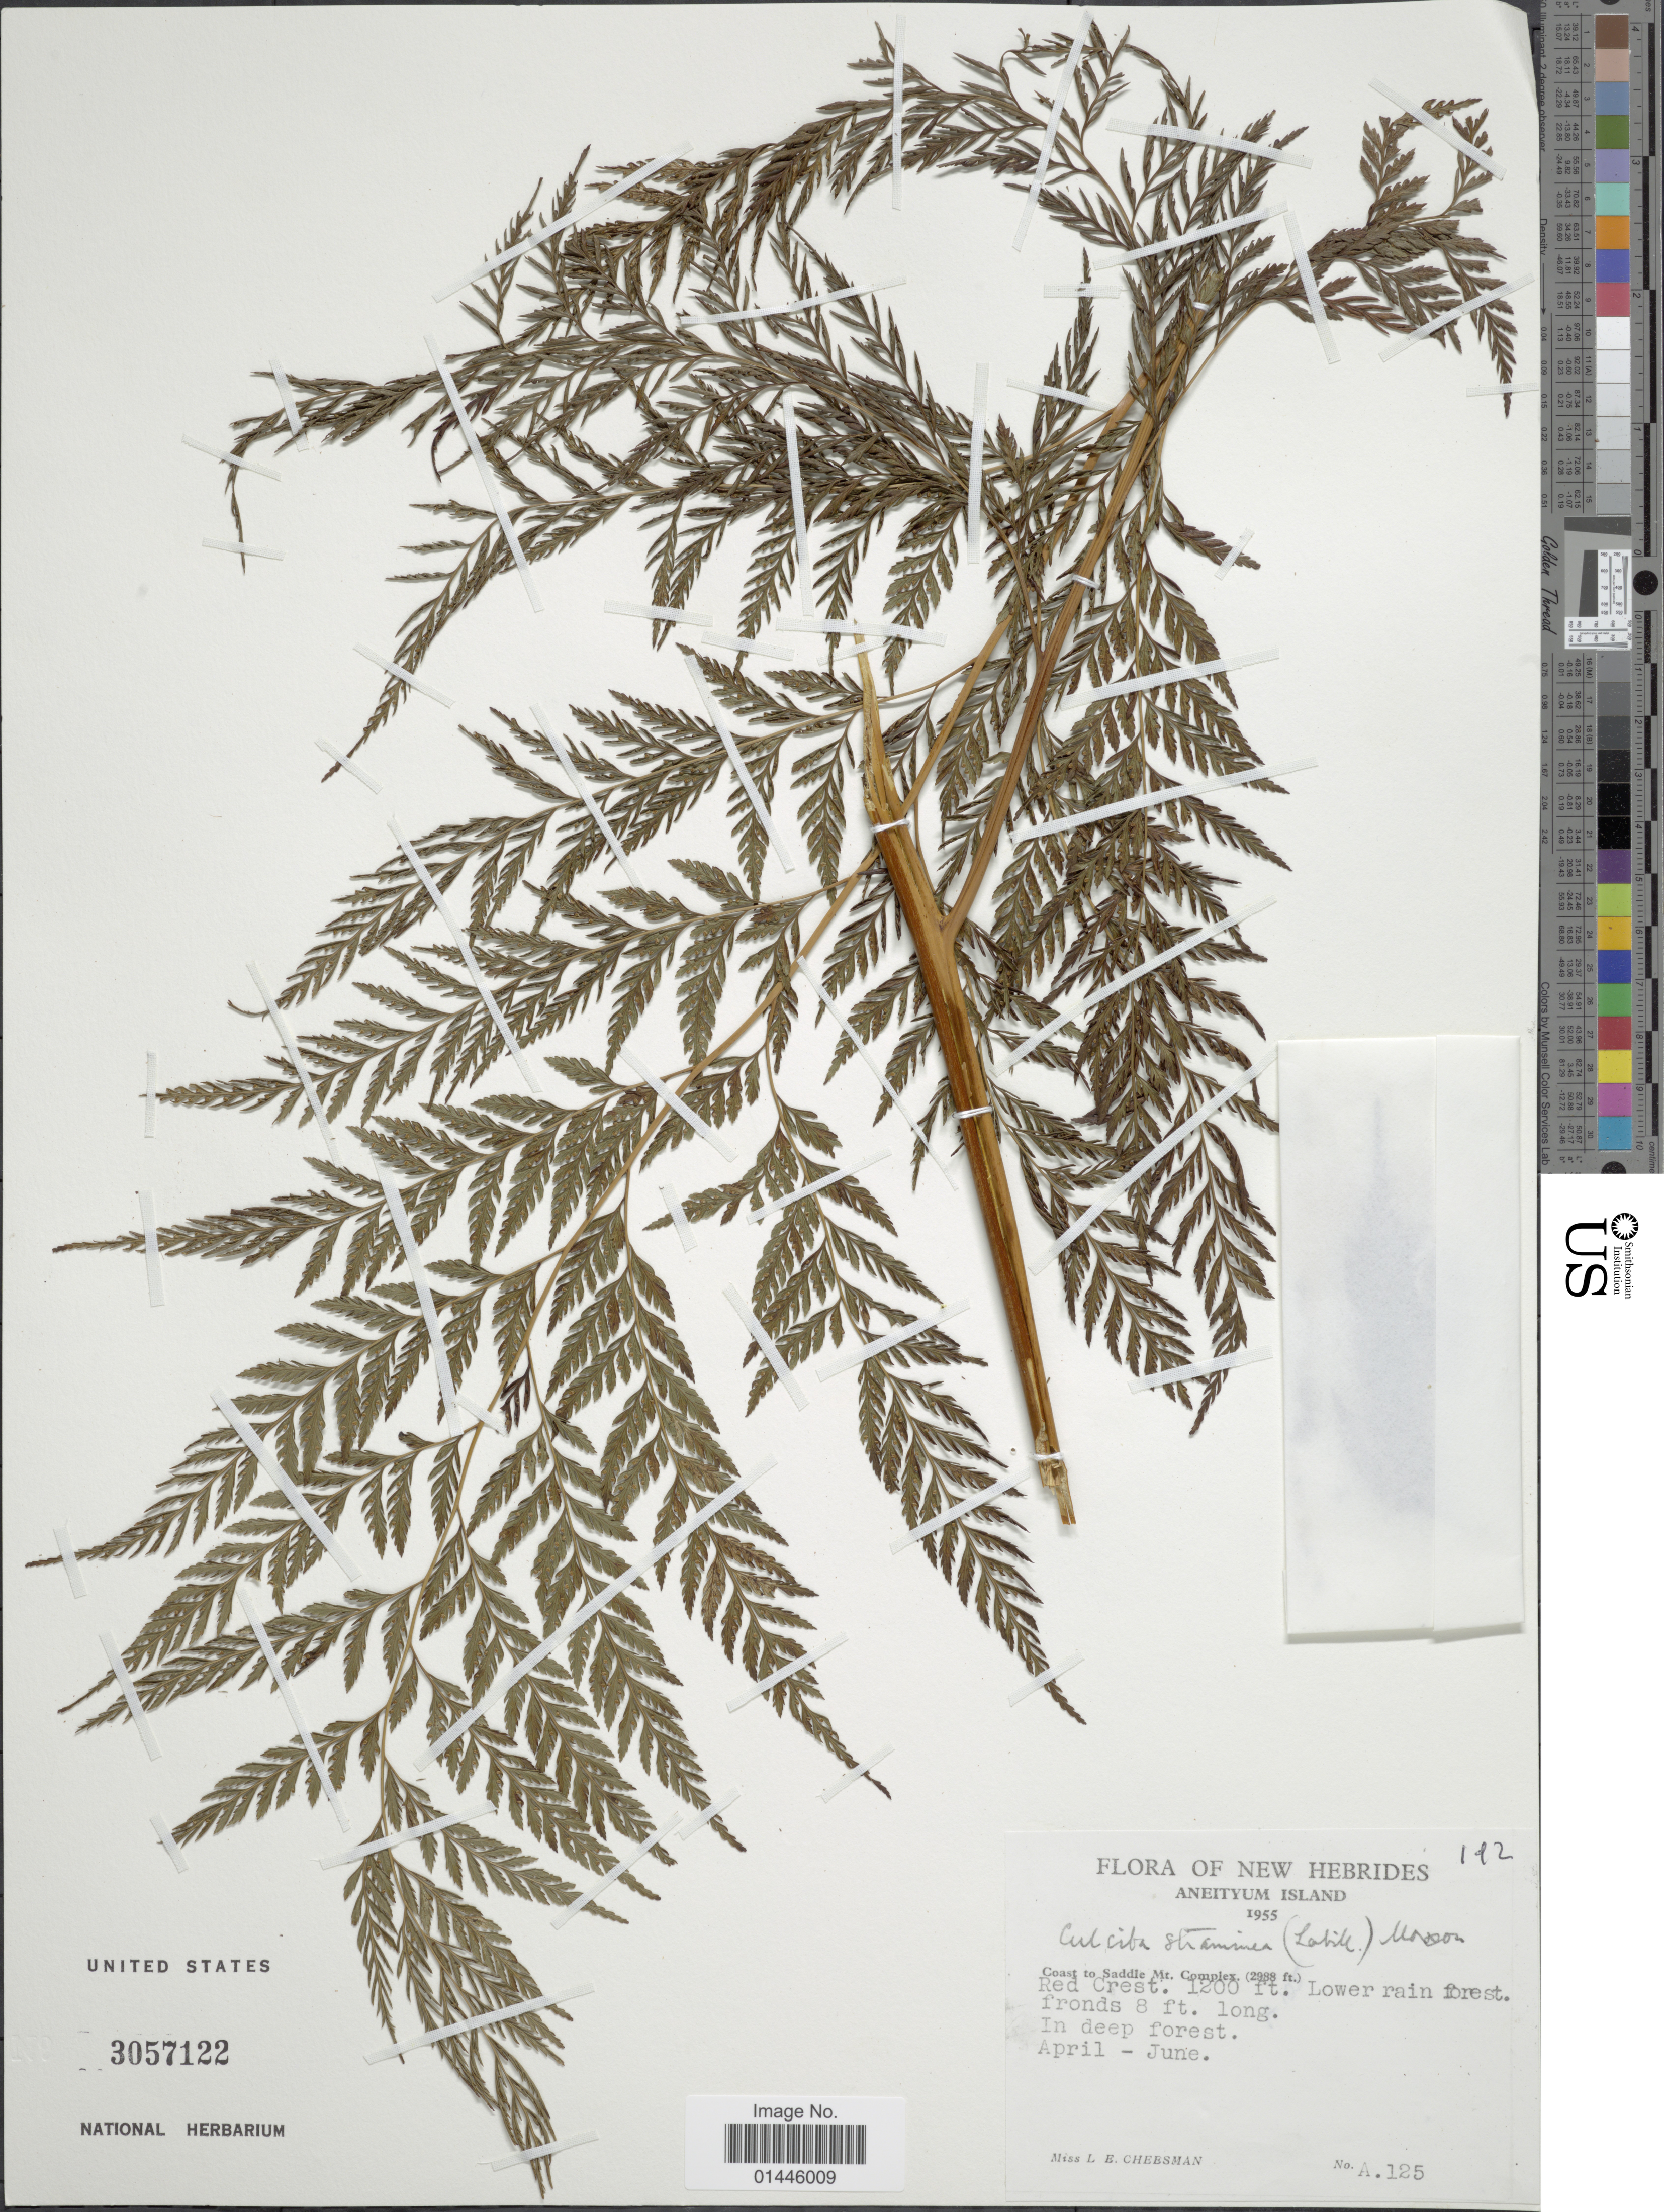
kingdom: Plantae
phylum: Tracheophyta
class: Polypodiopsida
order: Cyatheales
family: Dicksoniaceae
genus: Calochlaena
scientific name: Calochlaena straminea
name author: (Labill.) M.D. Turner & R.A. White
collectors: L. E. Cheesman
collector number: A.125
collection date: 1955-04/1955-06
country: Vanuatu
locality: New Hebrides, Aneityum Island, Coast to Saddle Mt. Complex, Red Crest.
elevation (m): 366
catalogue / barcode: US 3057122